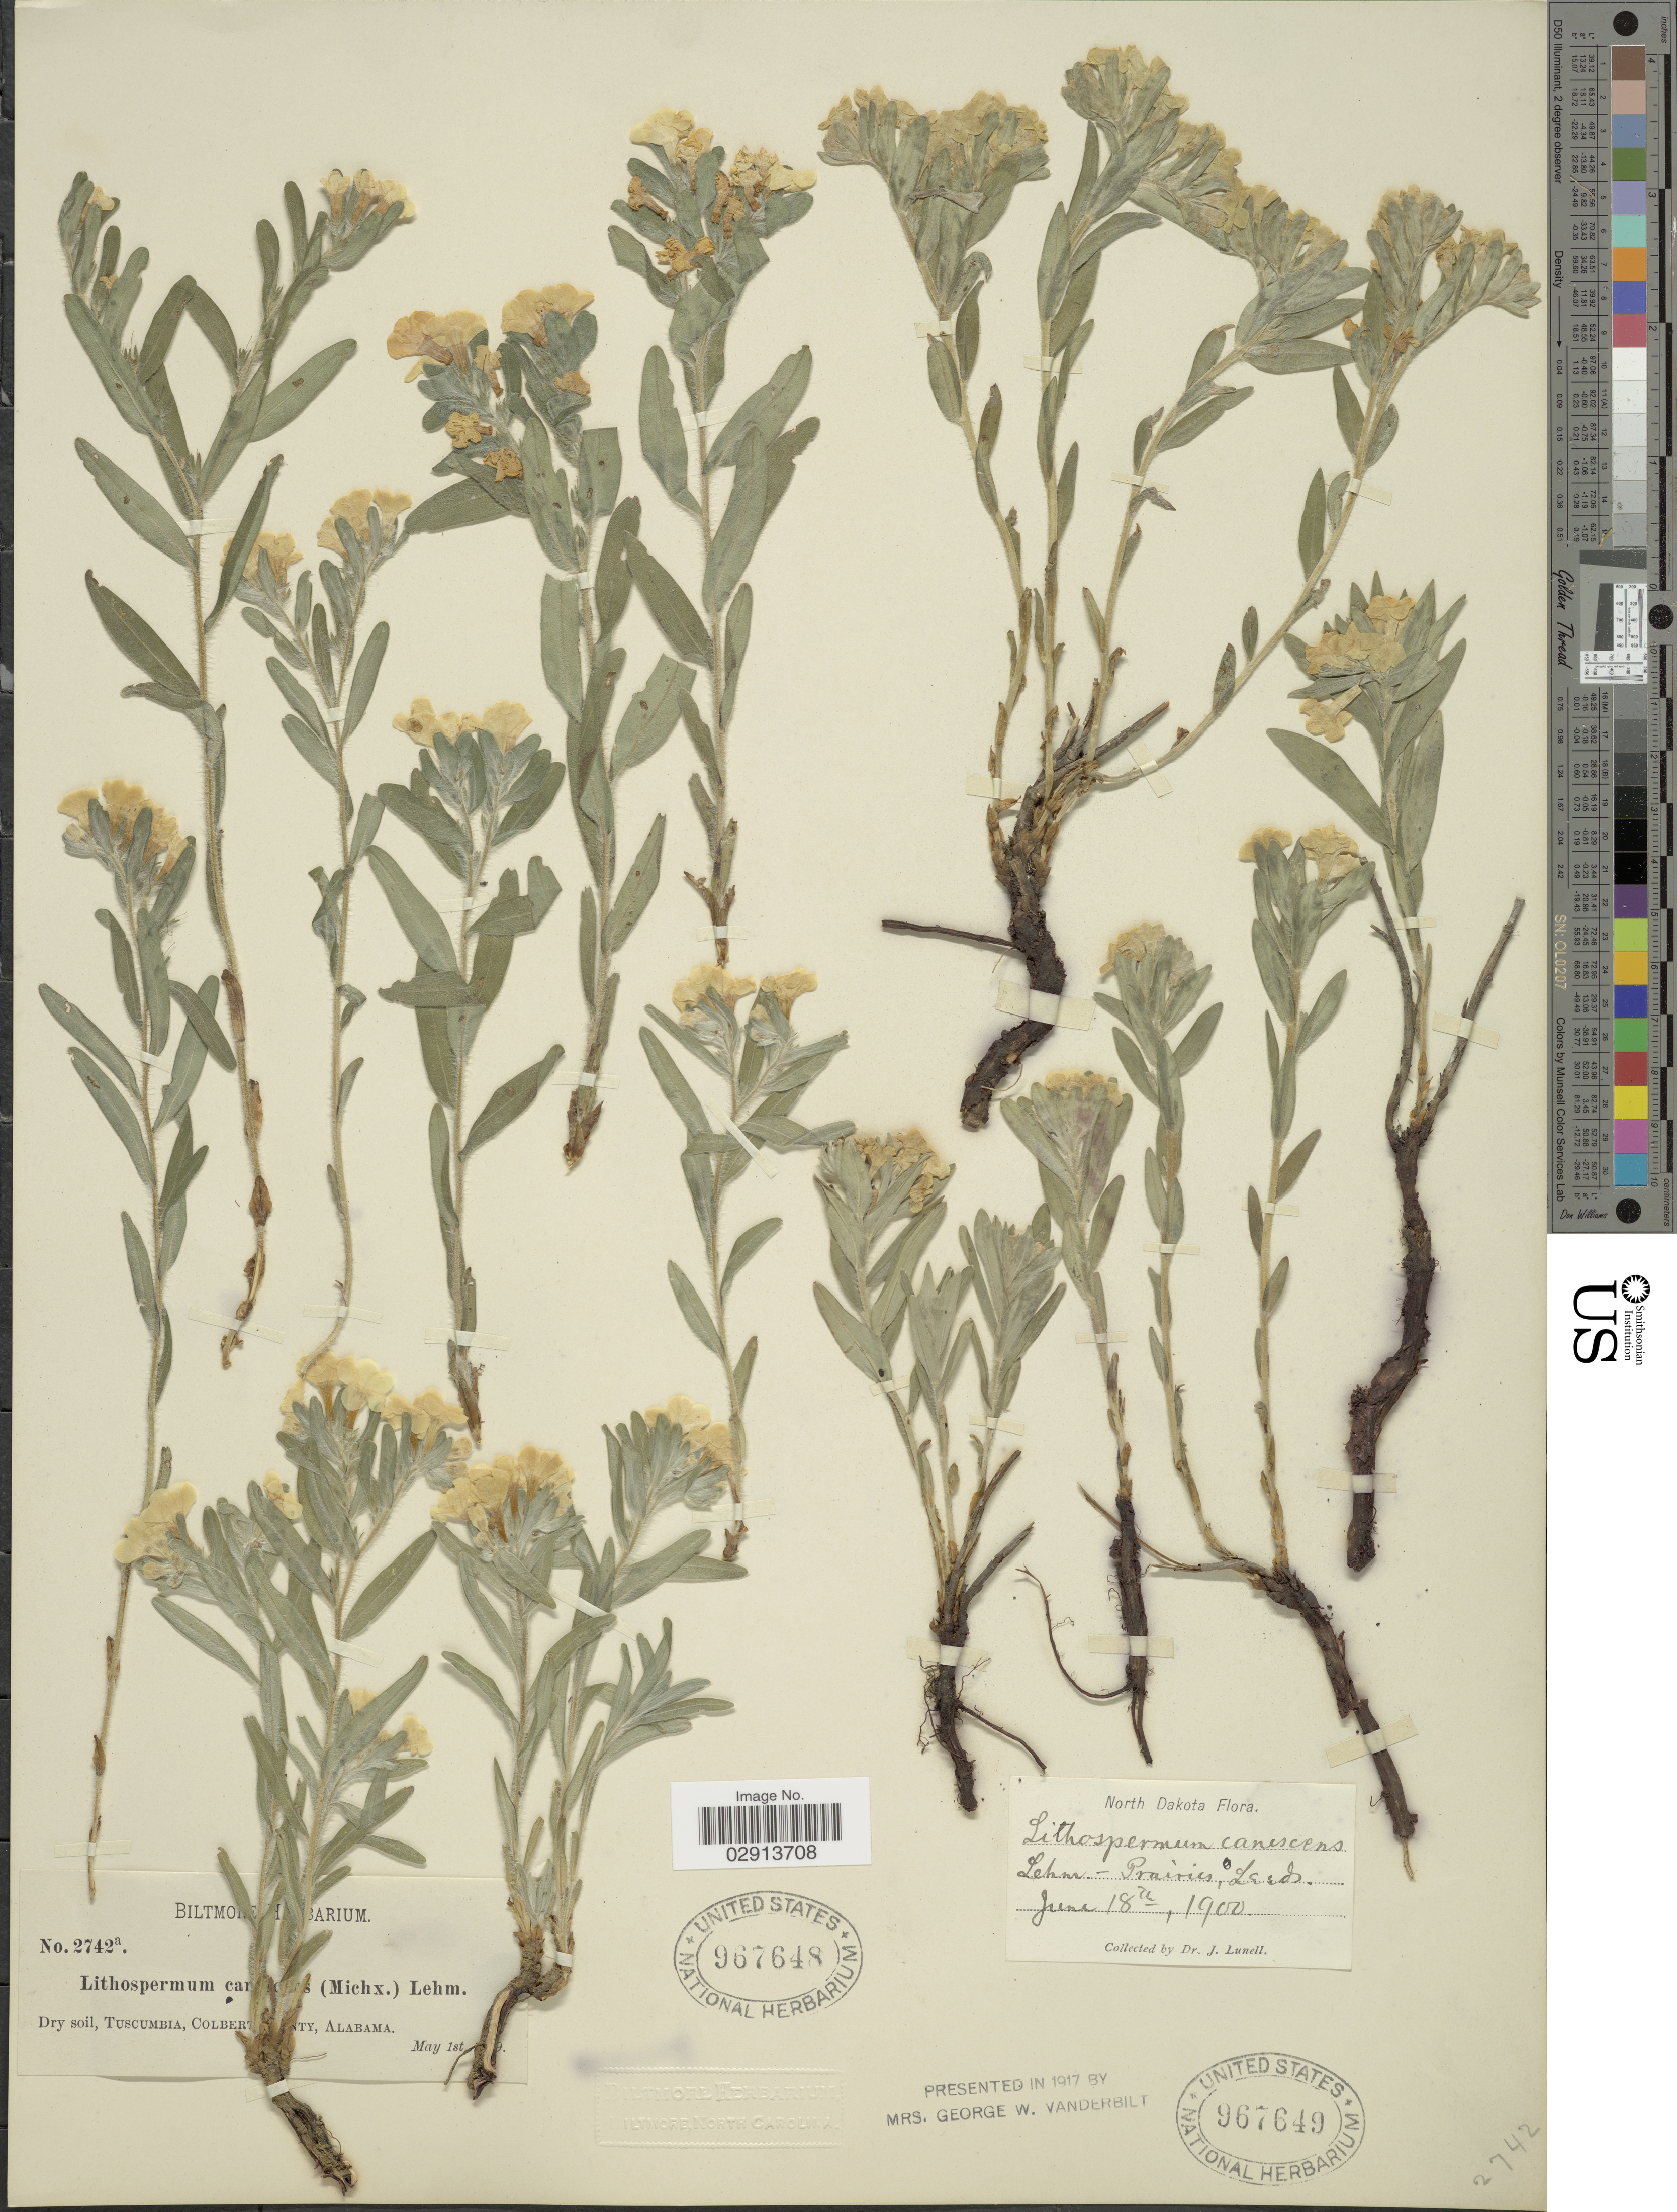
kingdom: Plantae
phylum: Tracheophyta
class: Magnoliopsida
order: Boraginales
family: Boraginaceae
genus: Lithospermum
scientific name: Lithospermum canescens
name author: (Michx.) Lehm.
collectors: J. Lunell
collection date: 1900-06-18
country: United States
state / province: North Dakota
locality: North Dakota. Prairies, Leeds.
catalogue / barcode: US 967649-2